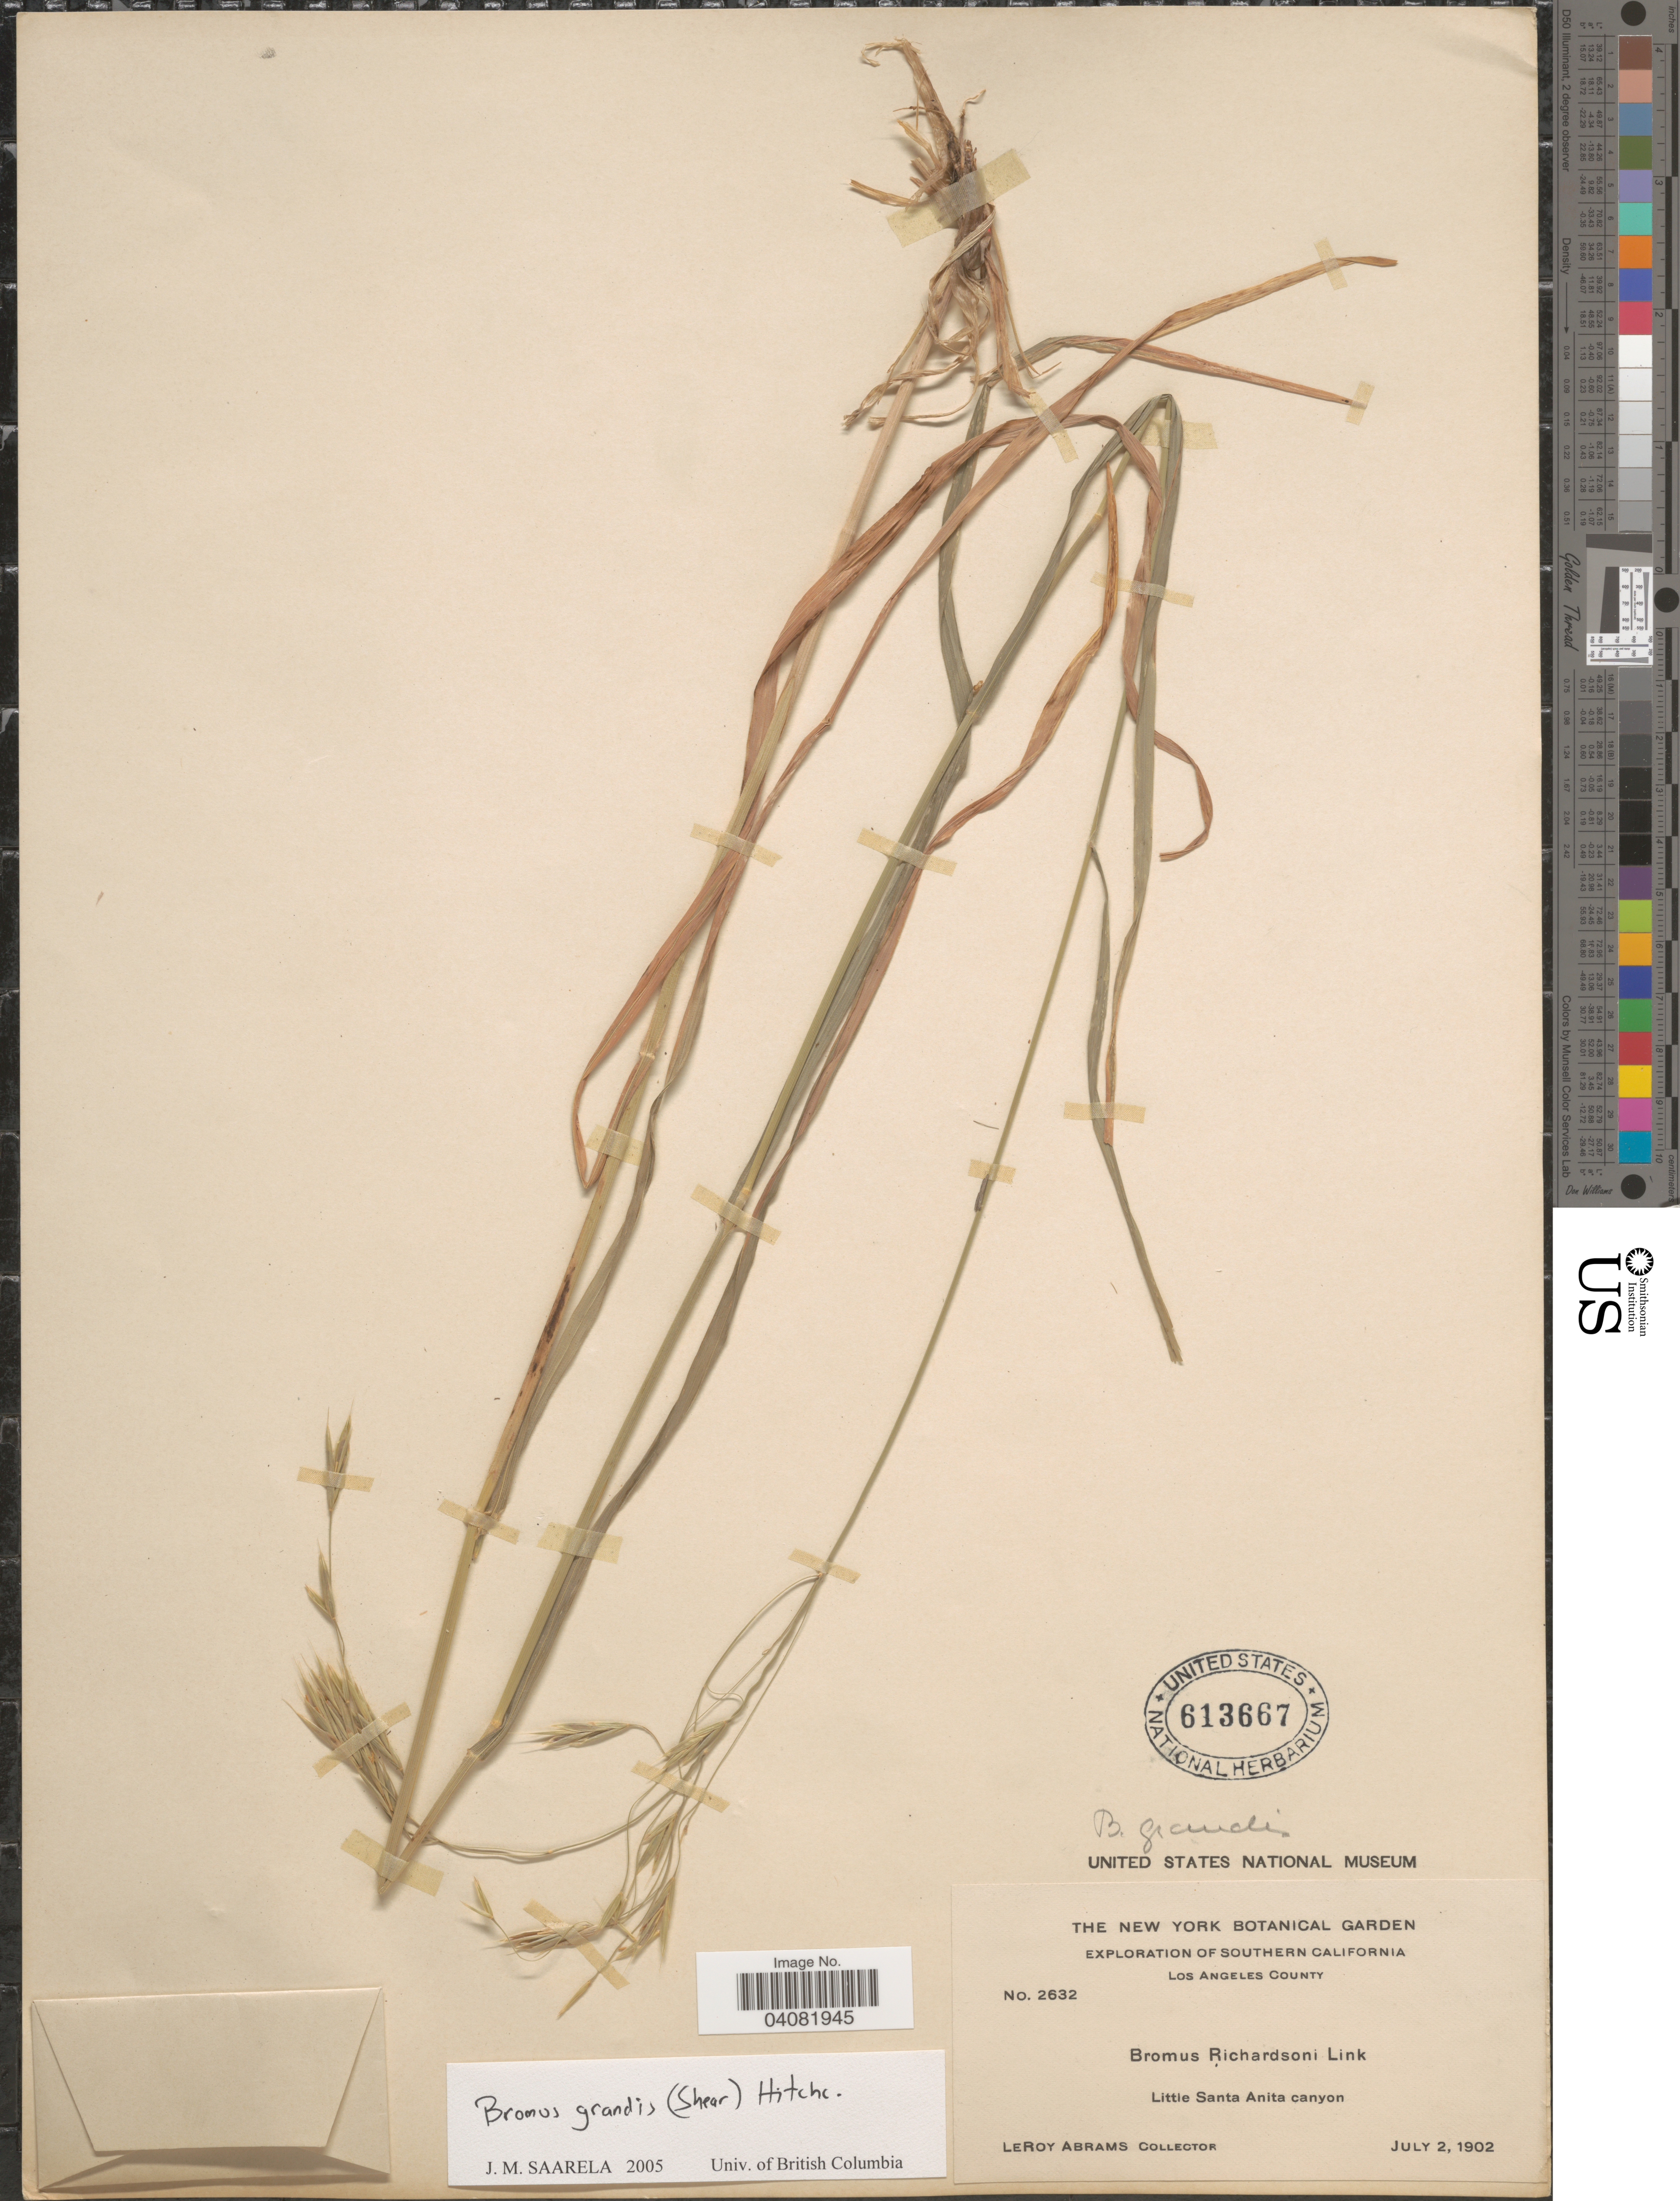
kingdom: Plantae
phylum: Tracheophyta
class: Liliopsida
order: Poales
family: Poaceae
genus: Bromus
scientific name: Bromus grandis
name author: (Shear) Hitchc.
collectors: L. Abrams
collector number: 2632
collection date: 1902-07-02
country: United States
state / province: California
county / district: Los Angeles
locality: Exploration of Southern California. Los Angeles County. Little Santa Anita canyon.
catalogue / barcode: US 613667